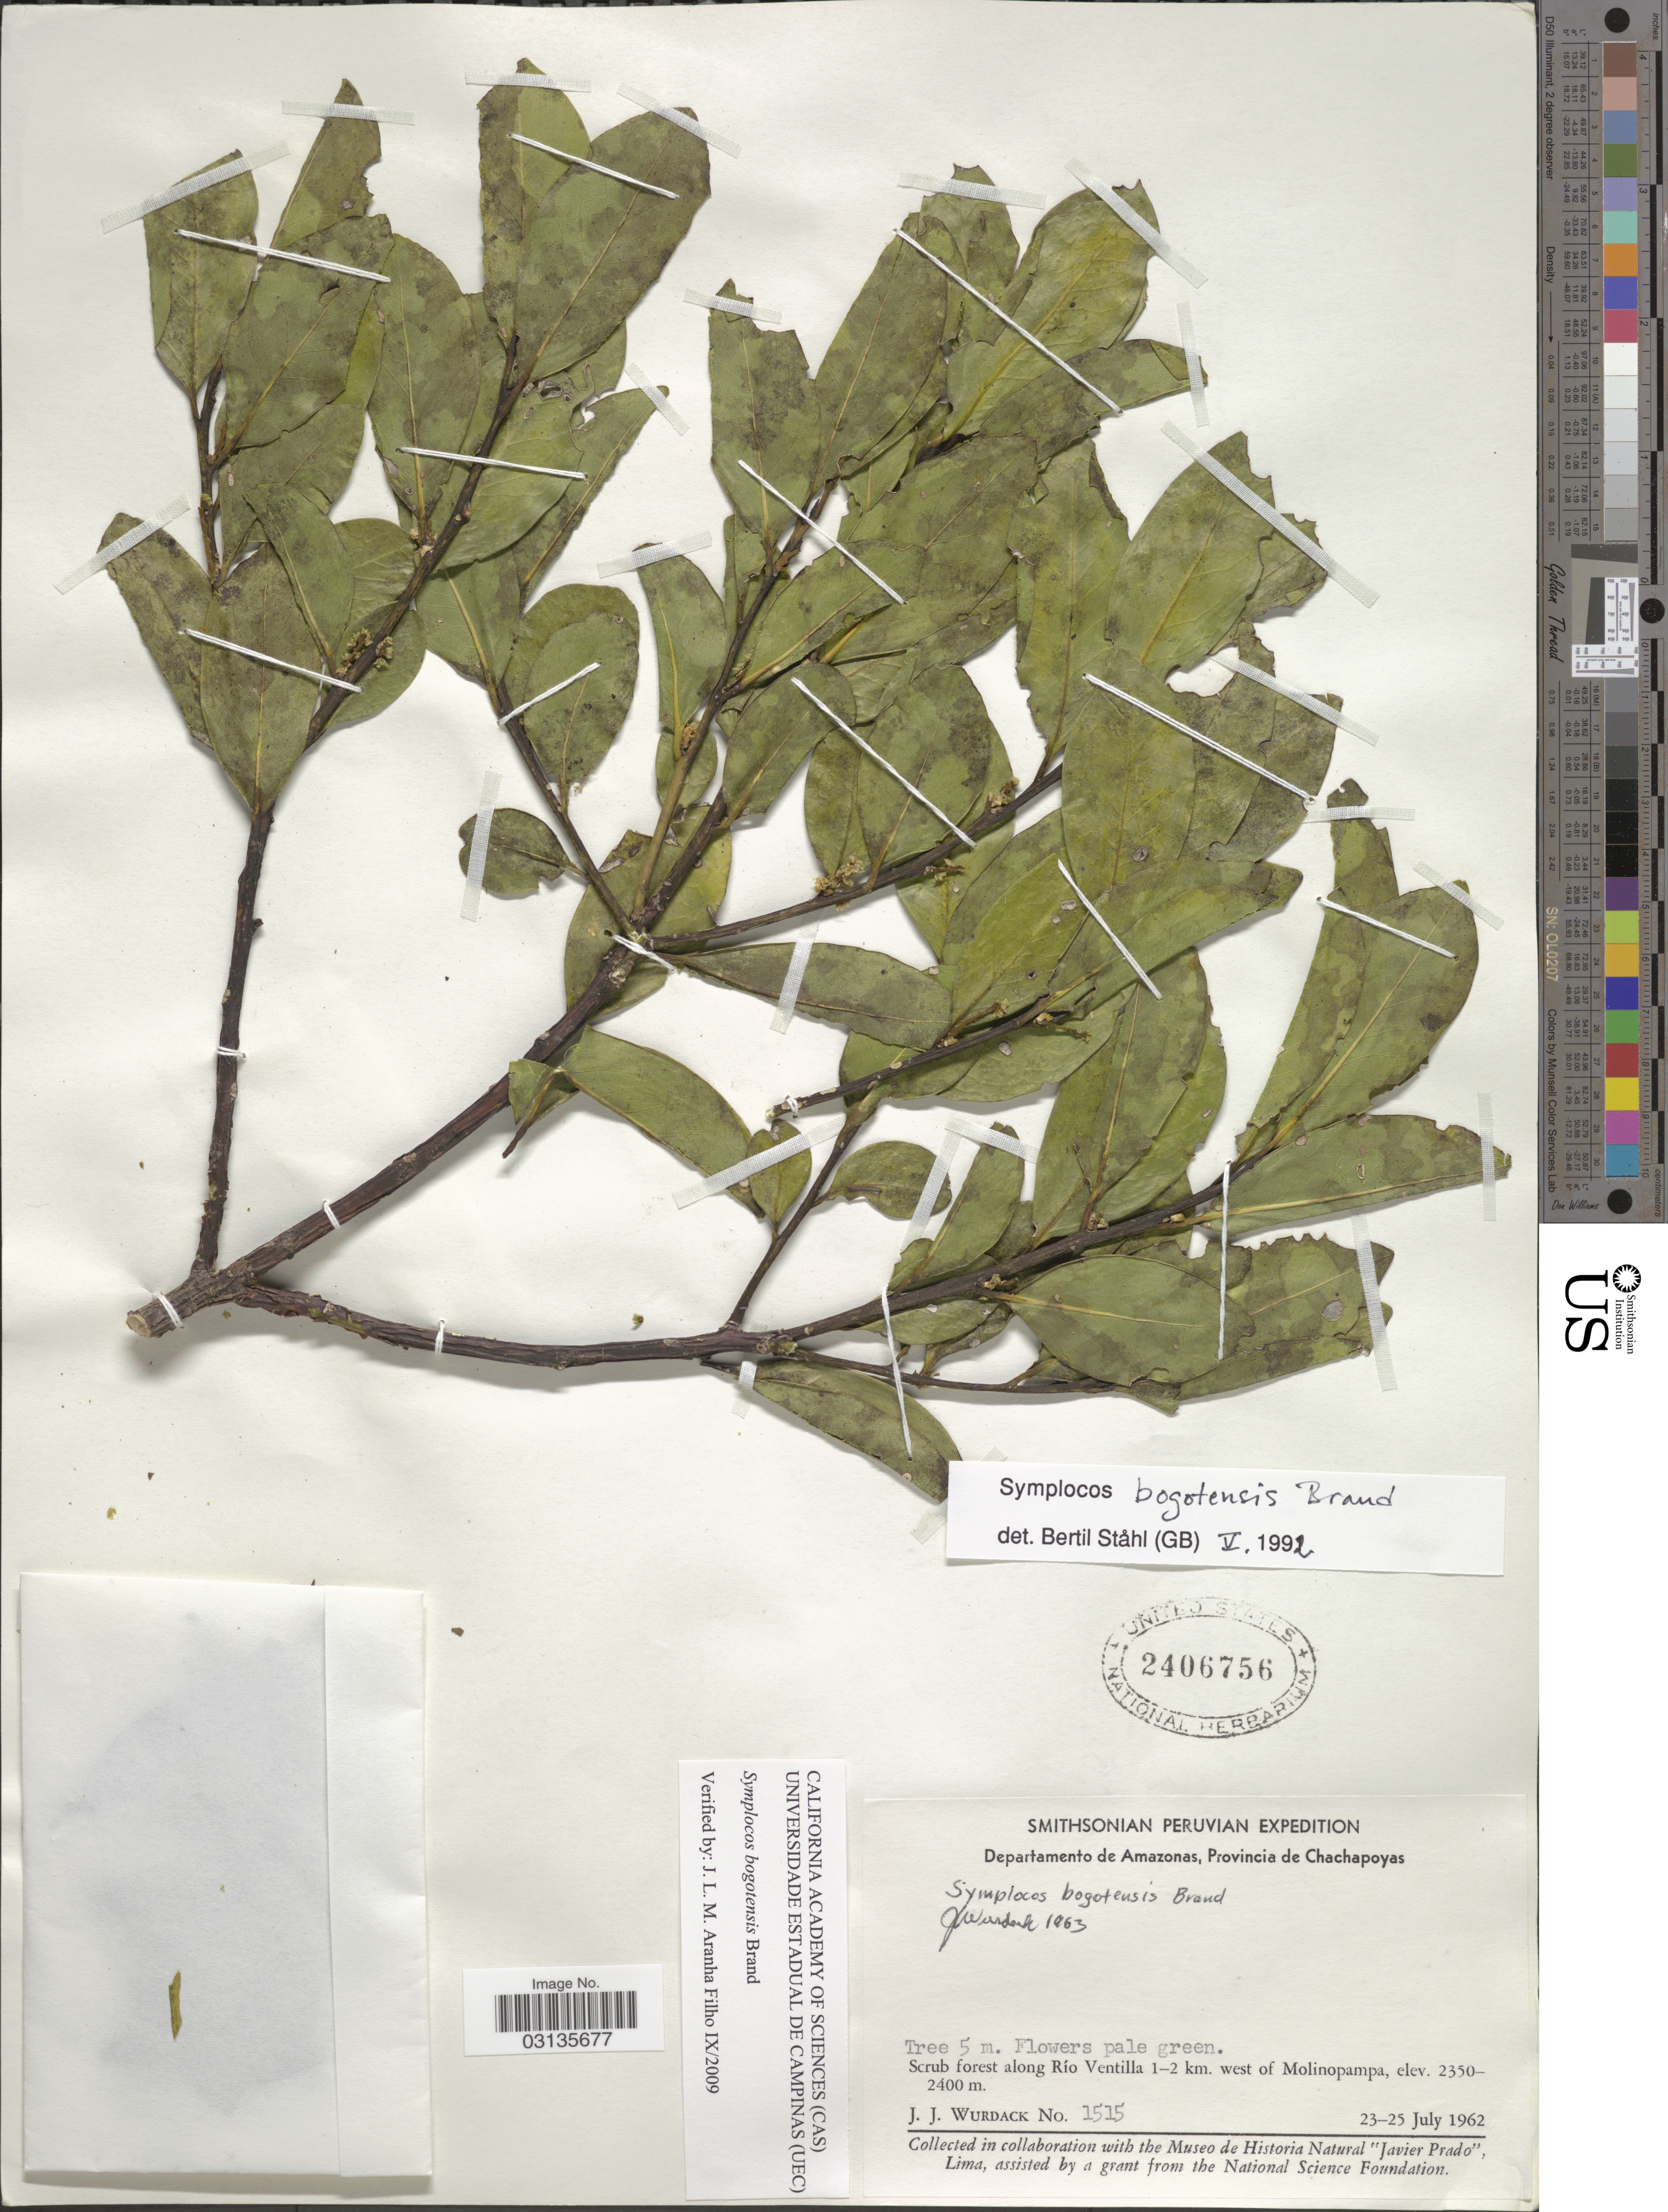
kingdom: Plantae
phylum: Tracheophyta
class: Magnoliopsida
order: Ericales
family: Symplocaceae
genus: Symplocos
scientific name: Symplocos bogotensis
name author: Brand in Engl.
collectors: J. J. Wurdack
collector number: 1515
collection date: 1962-07-23/1962-07-25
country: Peru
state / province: Amazonas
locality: Departamento de Amazonas, Provincia de Chachapoyas. Scrub forest along Río Ventila 1-2 km. west of Molinopampa.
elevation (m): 2350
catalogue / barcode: US 2406756